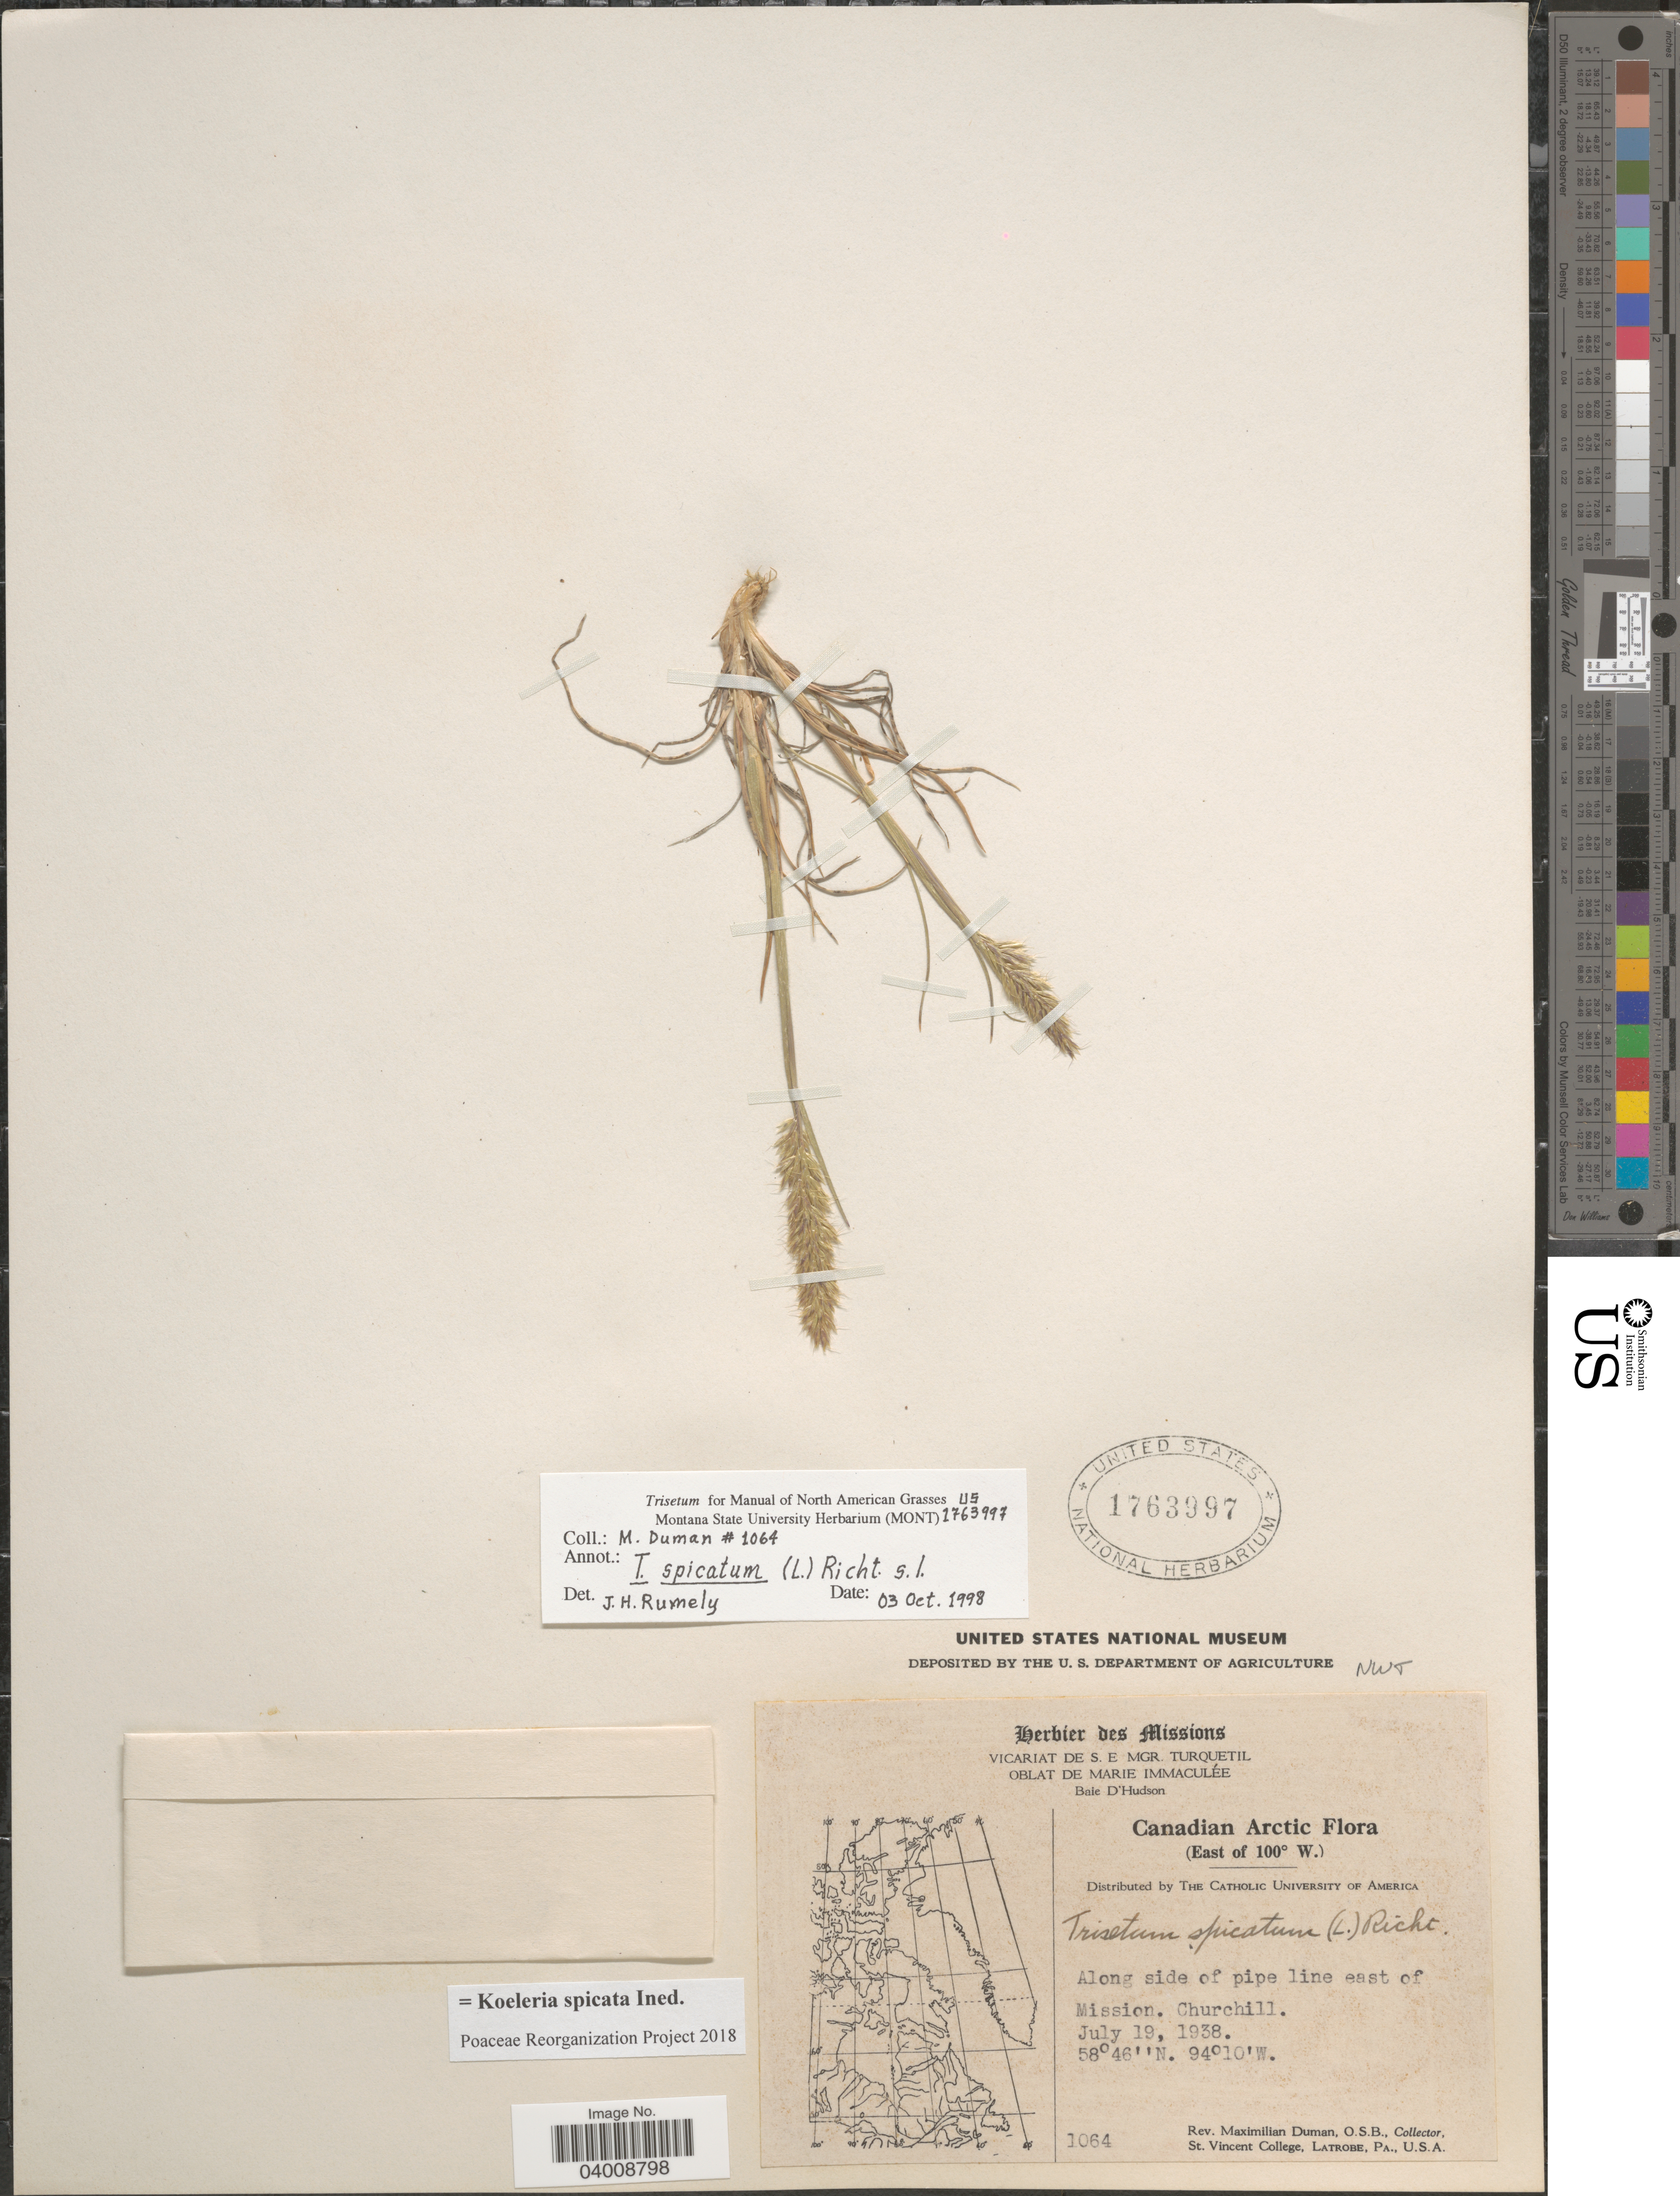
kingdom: Plantae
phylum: Tracheophyta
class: Liliopsida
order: Poales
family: Poaceae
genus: Koeleria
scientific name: Koeleria spicata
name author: (L.) Barberá et al.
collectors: M. Duman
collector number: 1064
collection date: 1938-07-19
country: Canada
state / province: Northwest Territories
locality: Canadian Arctic. (East of 100° W.) Along side of pipe line east of Mission. Churchill.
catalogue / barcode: US 1763997